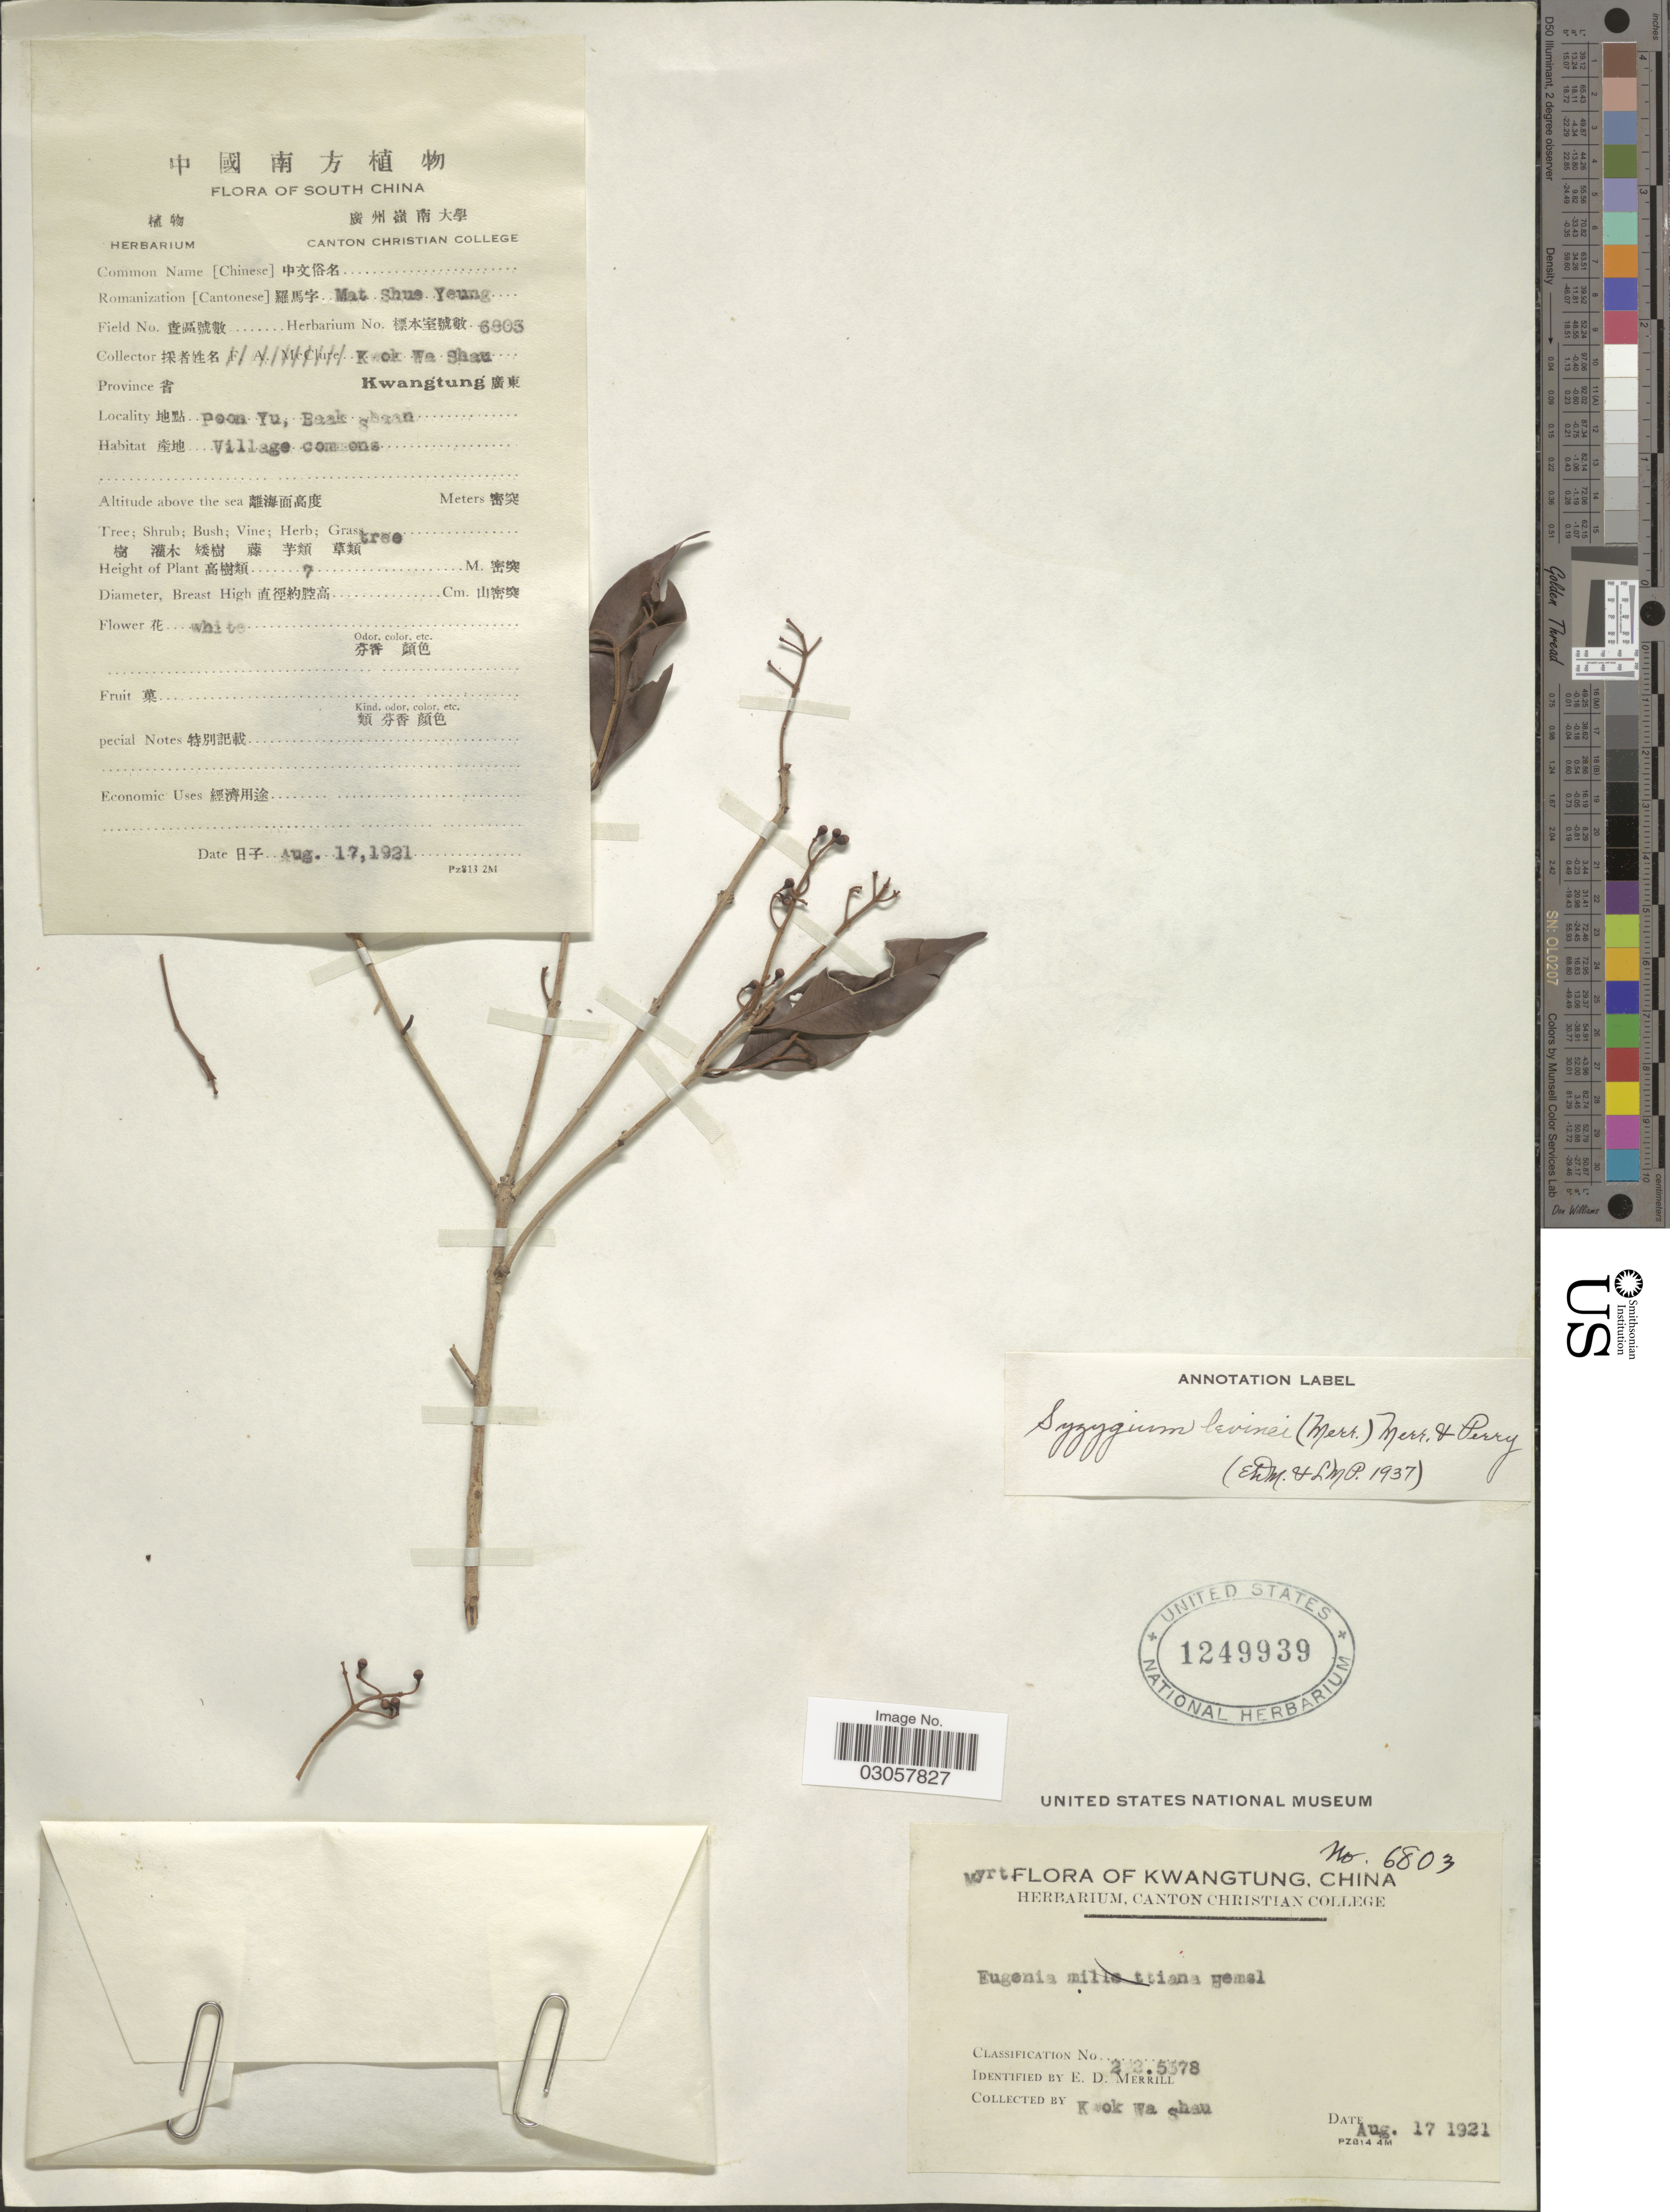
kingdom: Plantae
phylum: Tracheophyta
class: Magnoliopsida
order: Myrtales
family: Myrtaceae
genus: Syzygium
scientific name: Syzygium levinei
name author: (Merr.) Merr. & L.M. Perry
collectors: K. Shau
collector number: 6803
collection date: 1921-08-17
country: China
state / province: Guangdong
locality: South China. Province Kwangtung, Poon Yu, Baak Shaan.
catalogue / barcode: US 1249939